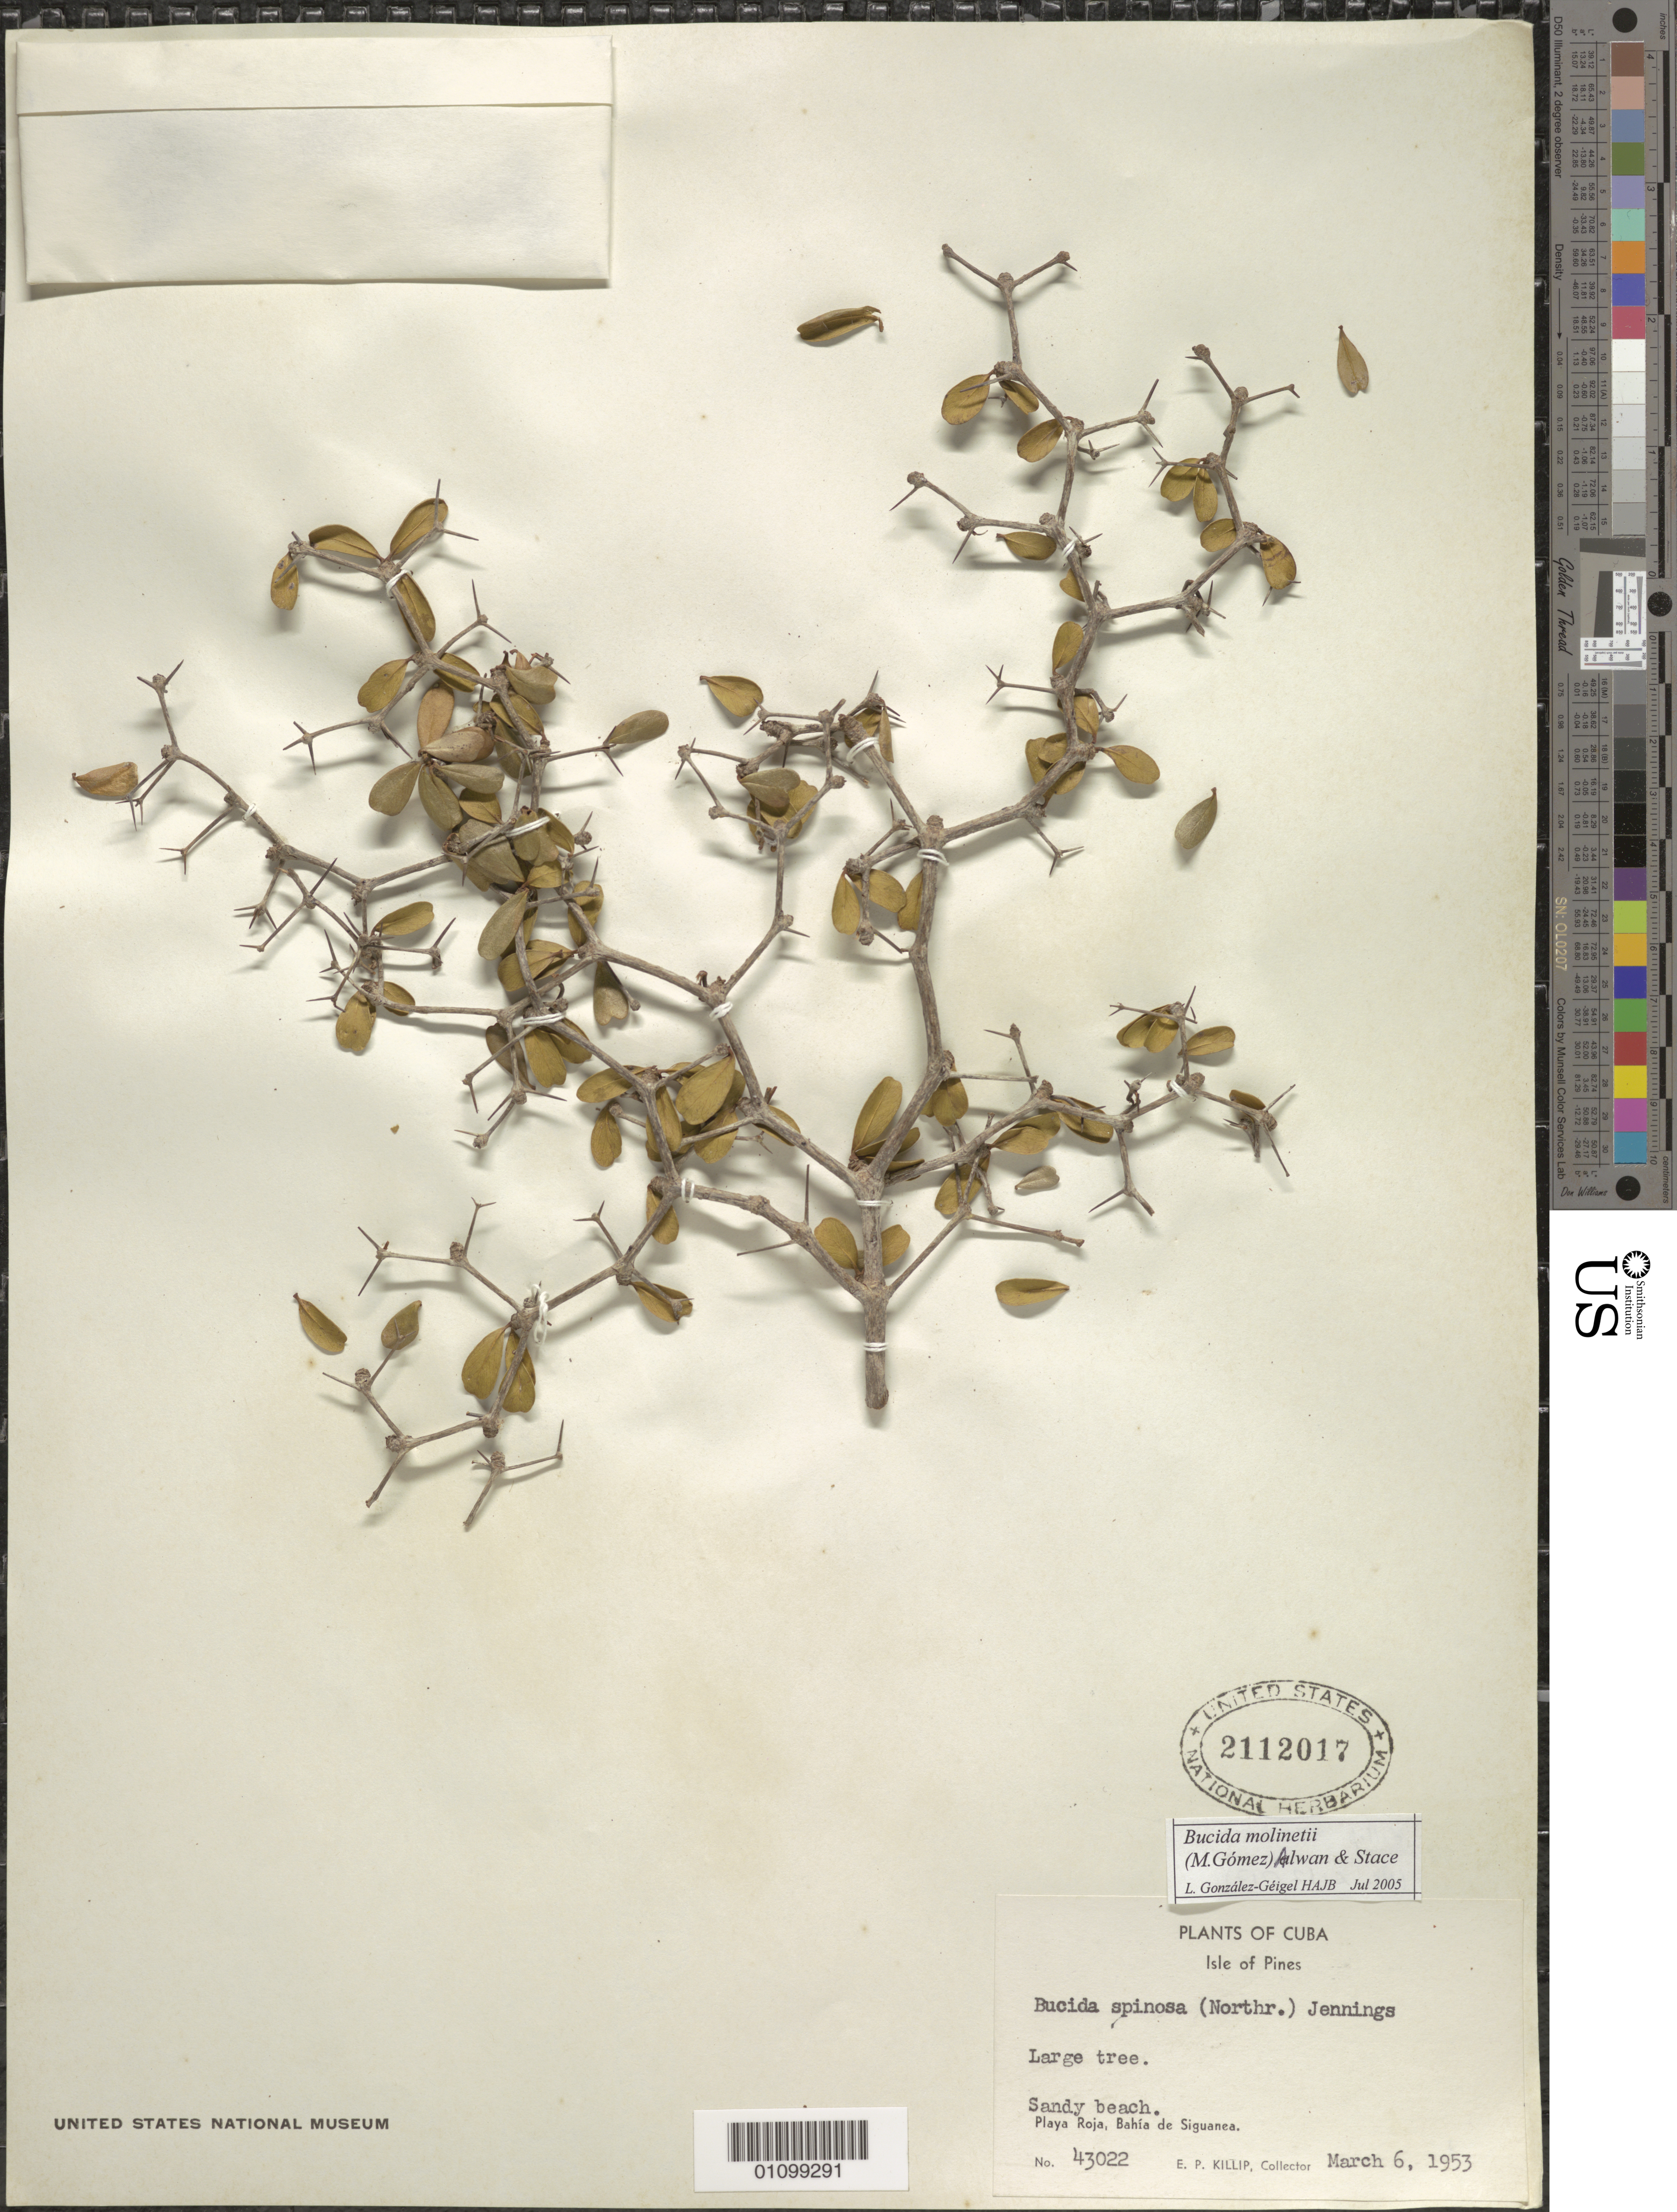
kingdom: Plantae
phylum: Tracheophyta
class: Magnoliopsida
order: Myrtales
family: Combretaceae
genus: Terminalia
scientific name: Terminalia molinetii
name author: M. Gómez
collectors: E. P. Killip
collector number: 43022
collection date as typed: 06 Mar 1953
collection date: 1953-03-06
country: Cuba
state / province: Isla de La Juventud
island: Isla de la Juventud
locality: Sandy Beach Playa Roja, Bahia de Siguanea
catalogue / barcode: US 2112017